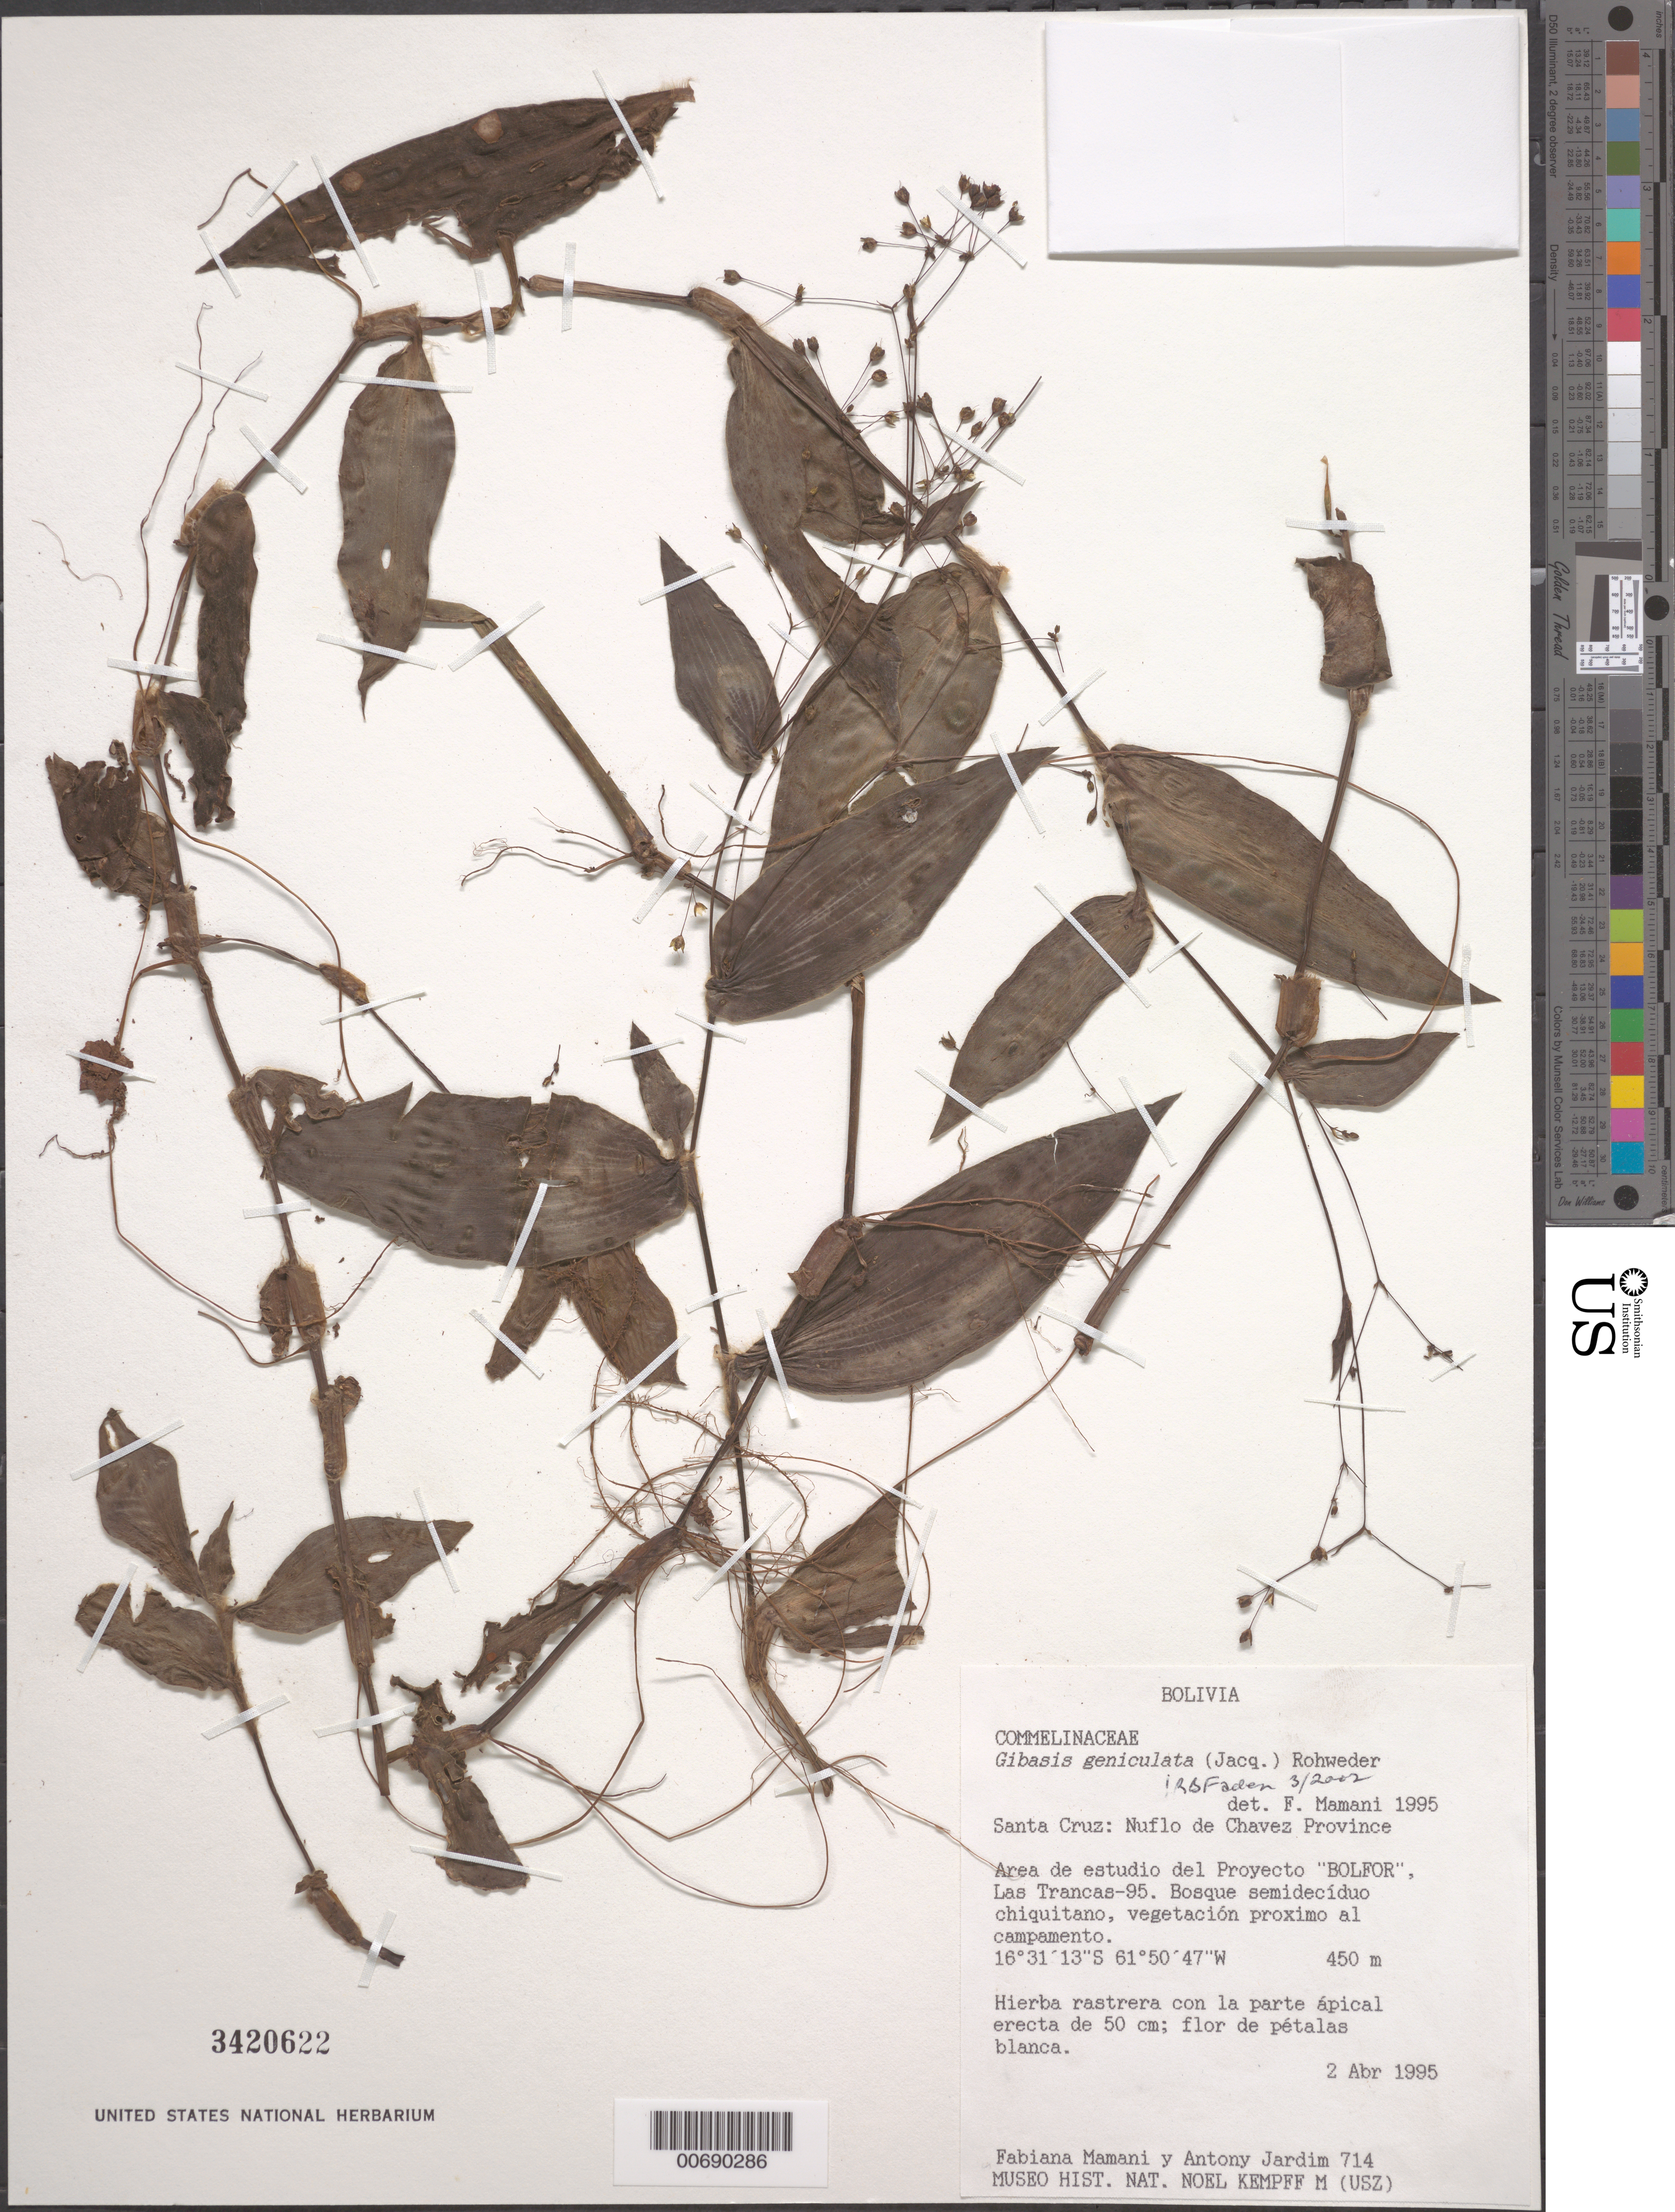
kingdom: Plantae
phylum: Tracheophyta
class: Liliopsida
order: Commelinales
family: Commelinaceae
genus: Gibasis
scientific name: Gibasis geniculata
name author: (Jacq.) Rohweder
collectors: F. Mamani & A. Jardim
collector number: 714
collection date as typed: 02 Apr 1995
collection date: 1995-04-02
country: Bolivia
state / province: Santa Cruz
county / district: Ñuflo de Chávez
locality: Bolfor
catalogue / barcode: US 3420622